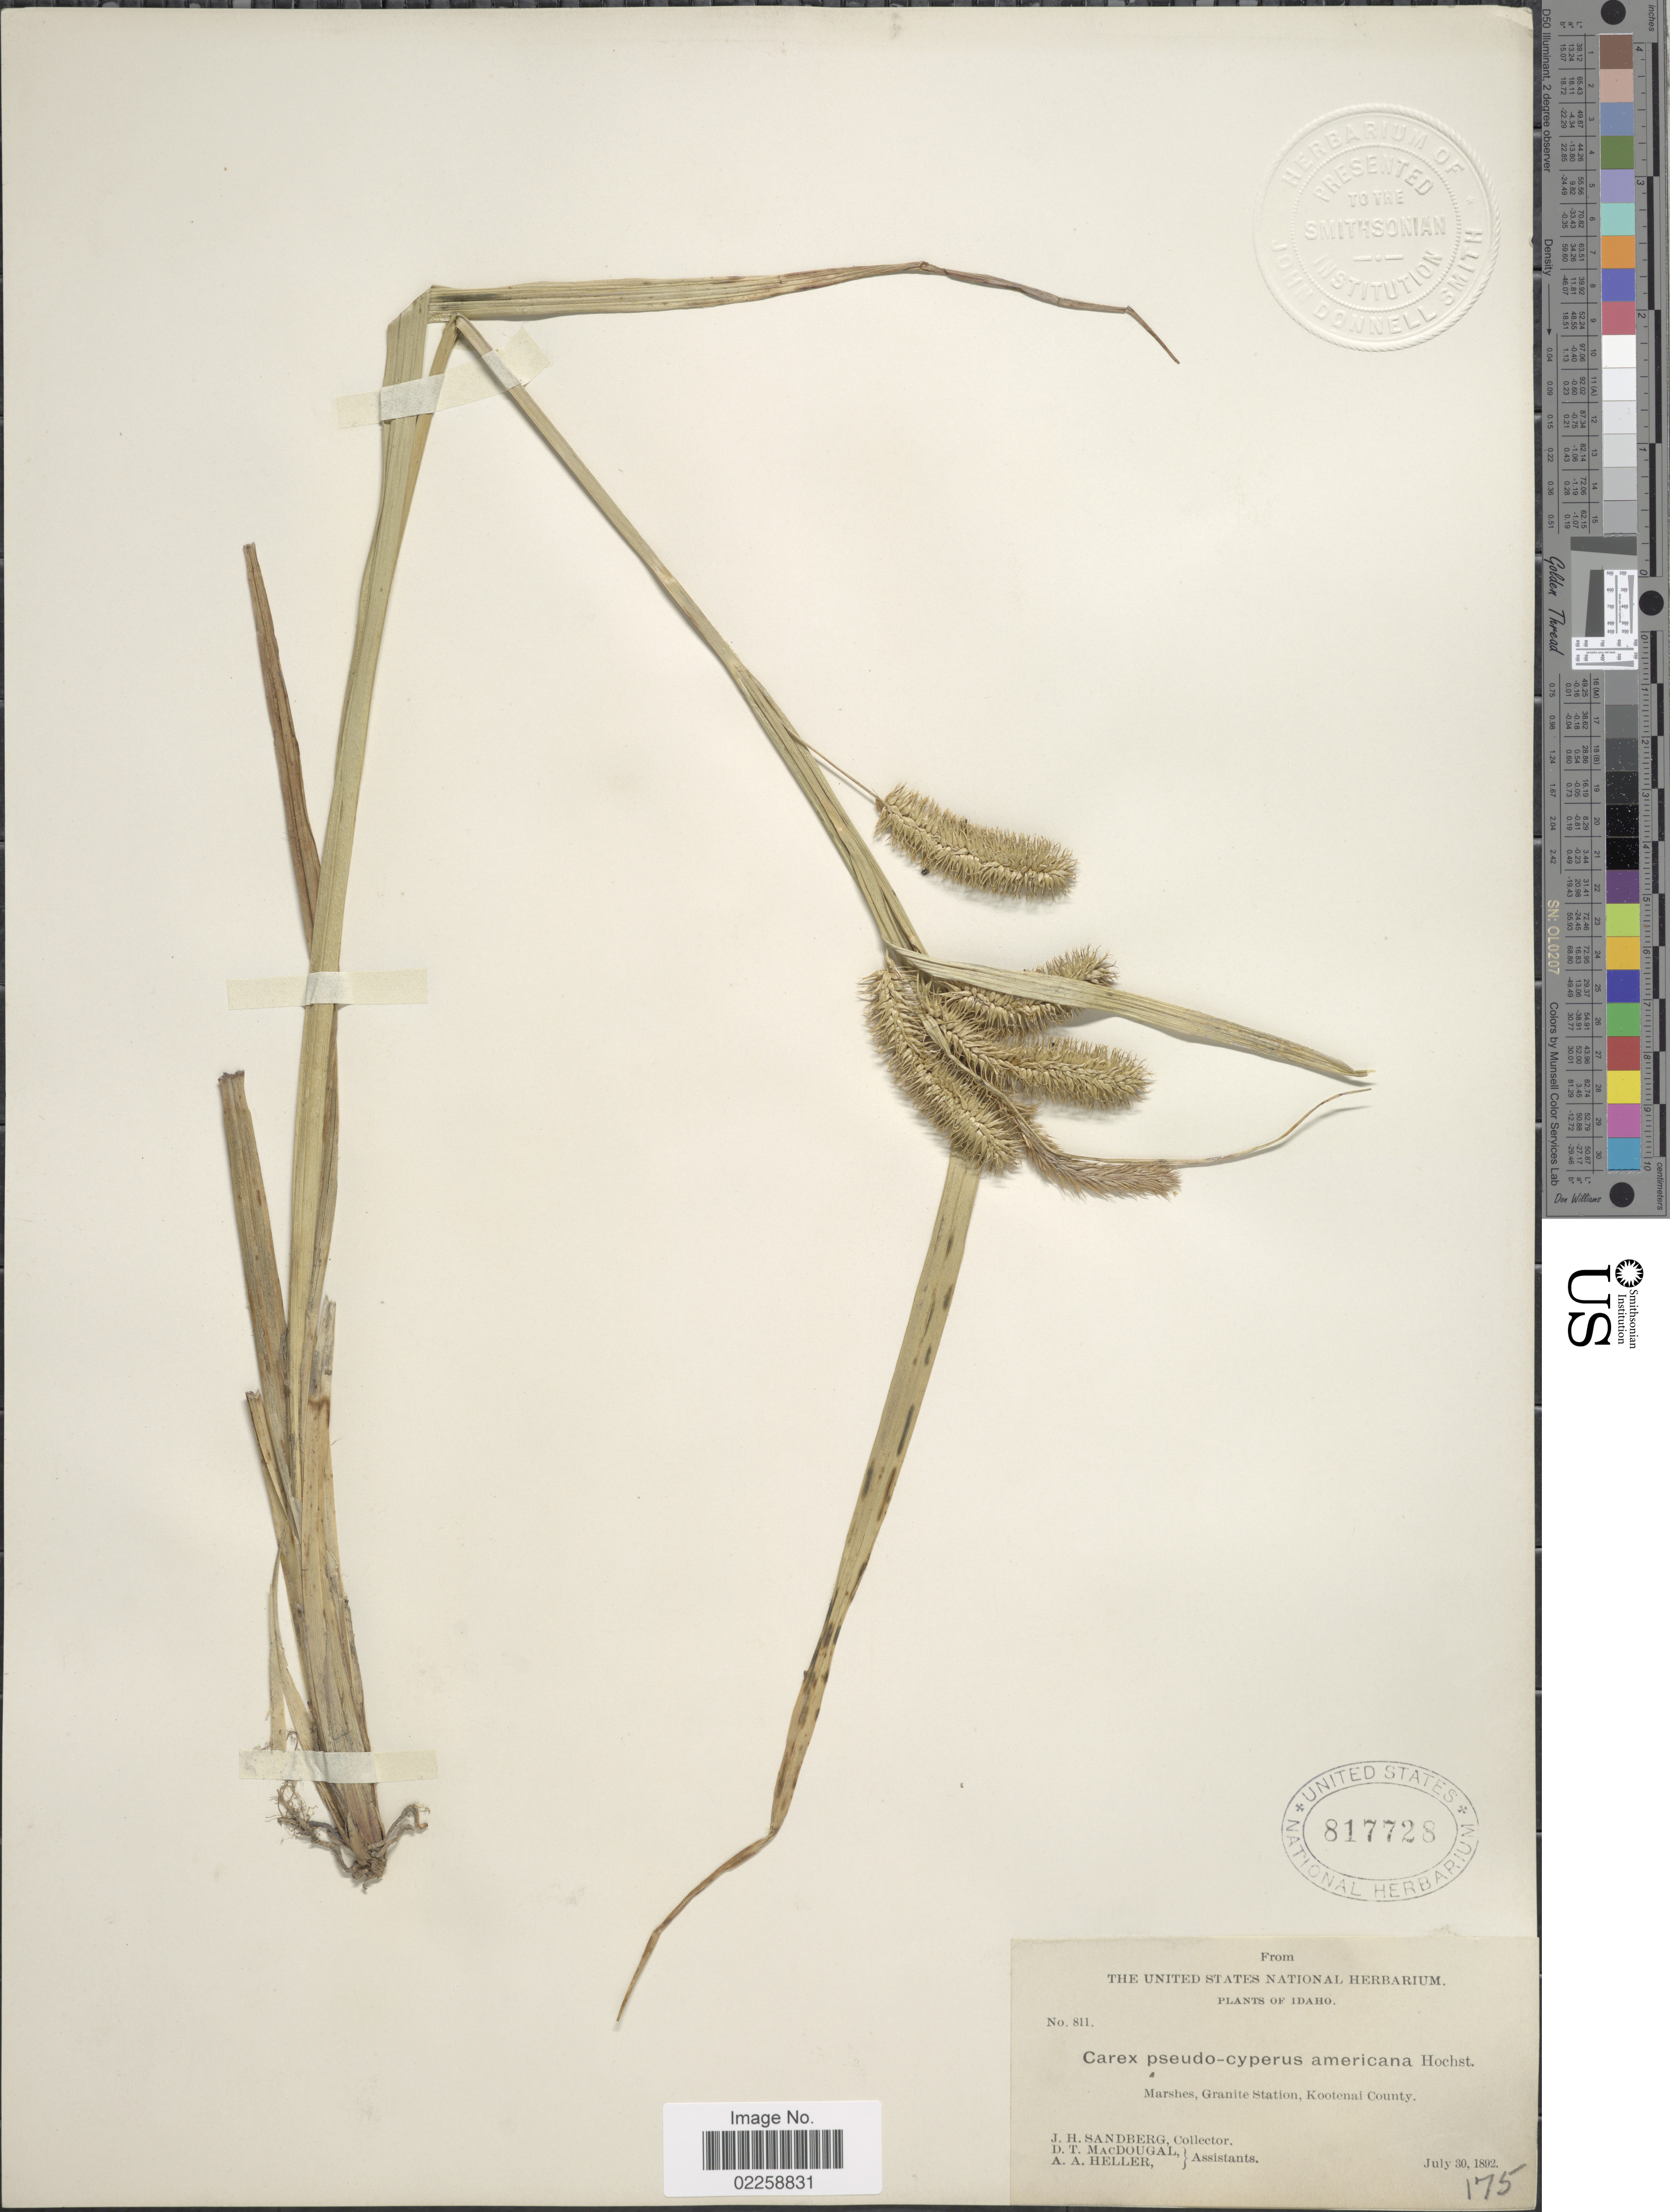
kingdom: Plantae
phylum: Tracheophyta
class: Liliopsida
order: Poales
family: Cyperaceae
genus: Carex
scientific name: Carex comosa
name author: Boott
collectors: J. H. Sandberg, D. T. MacDougal & A. A. Heller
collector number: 811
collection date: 1892-07-30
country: United States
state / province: Idaho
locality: Marshes, Granite Station, Kootenai County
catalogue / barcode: US 817728